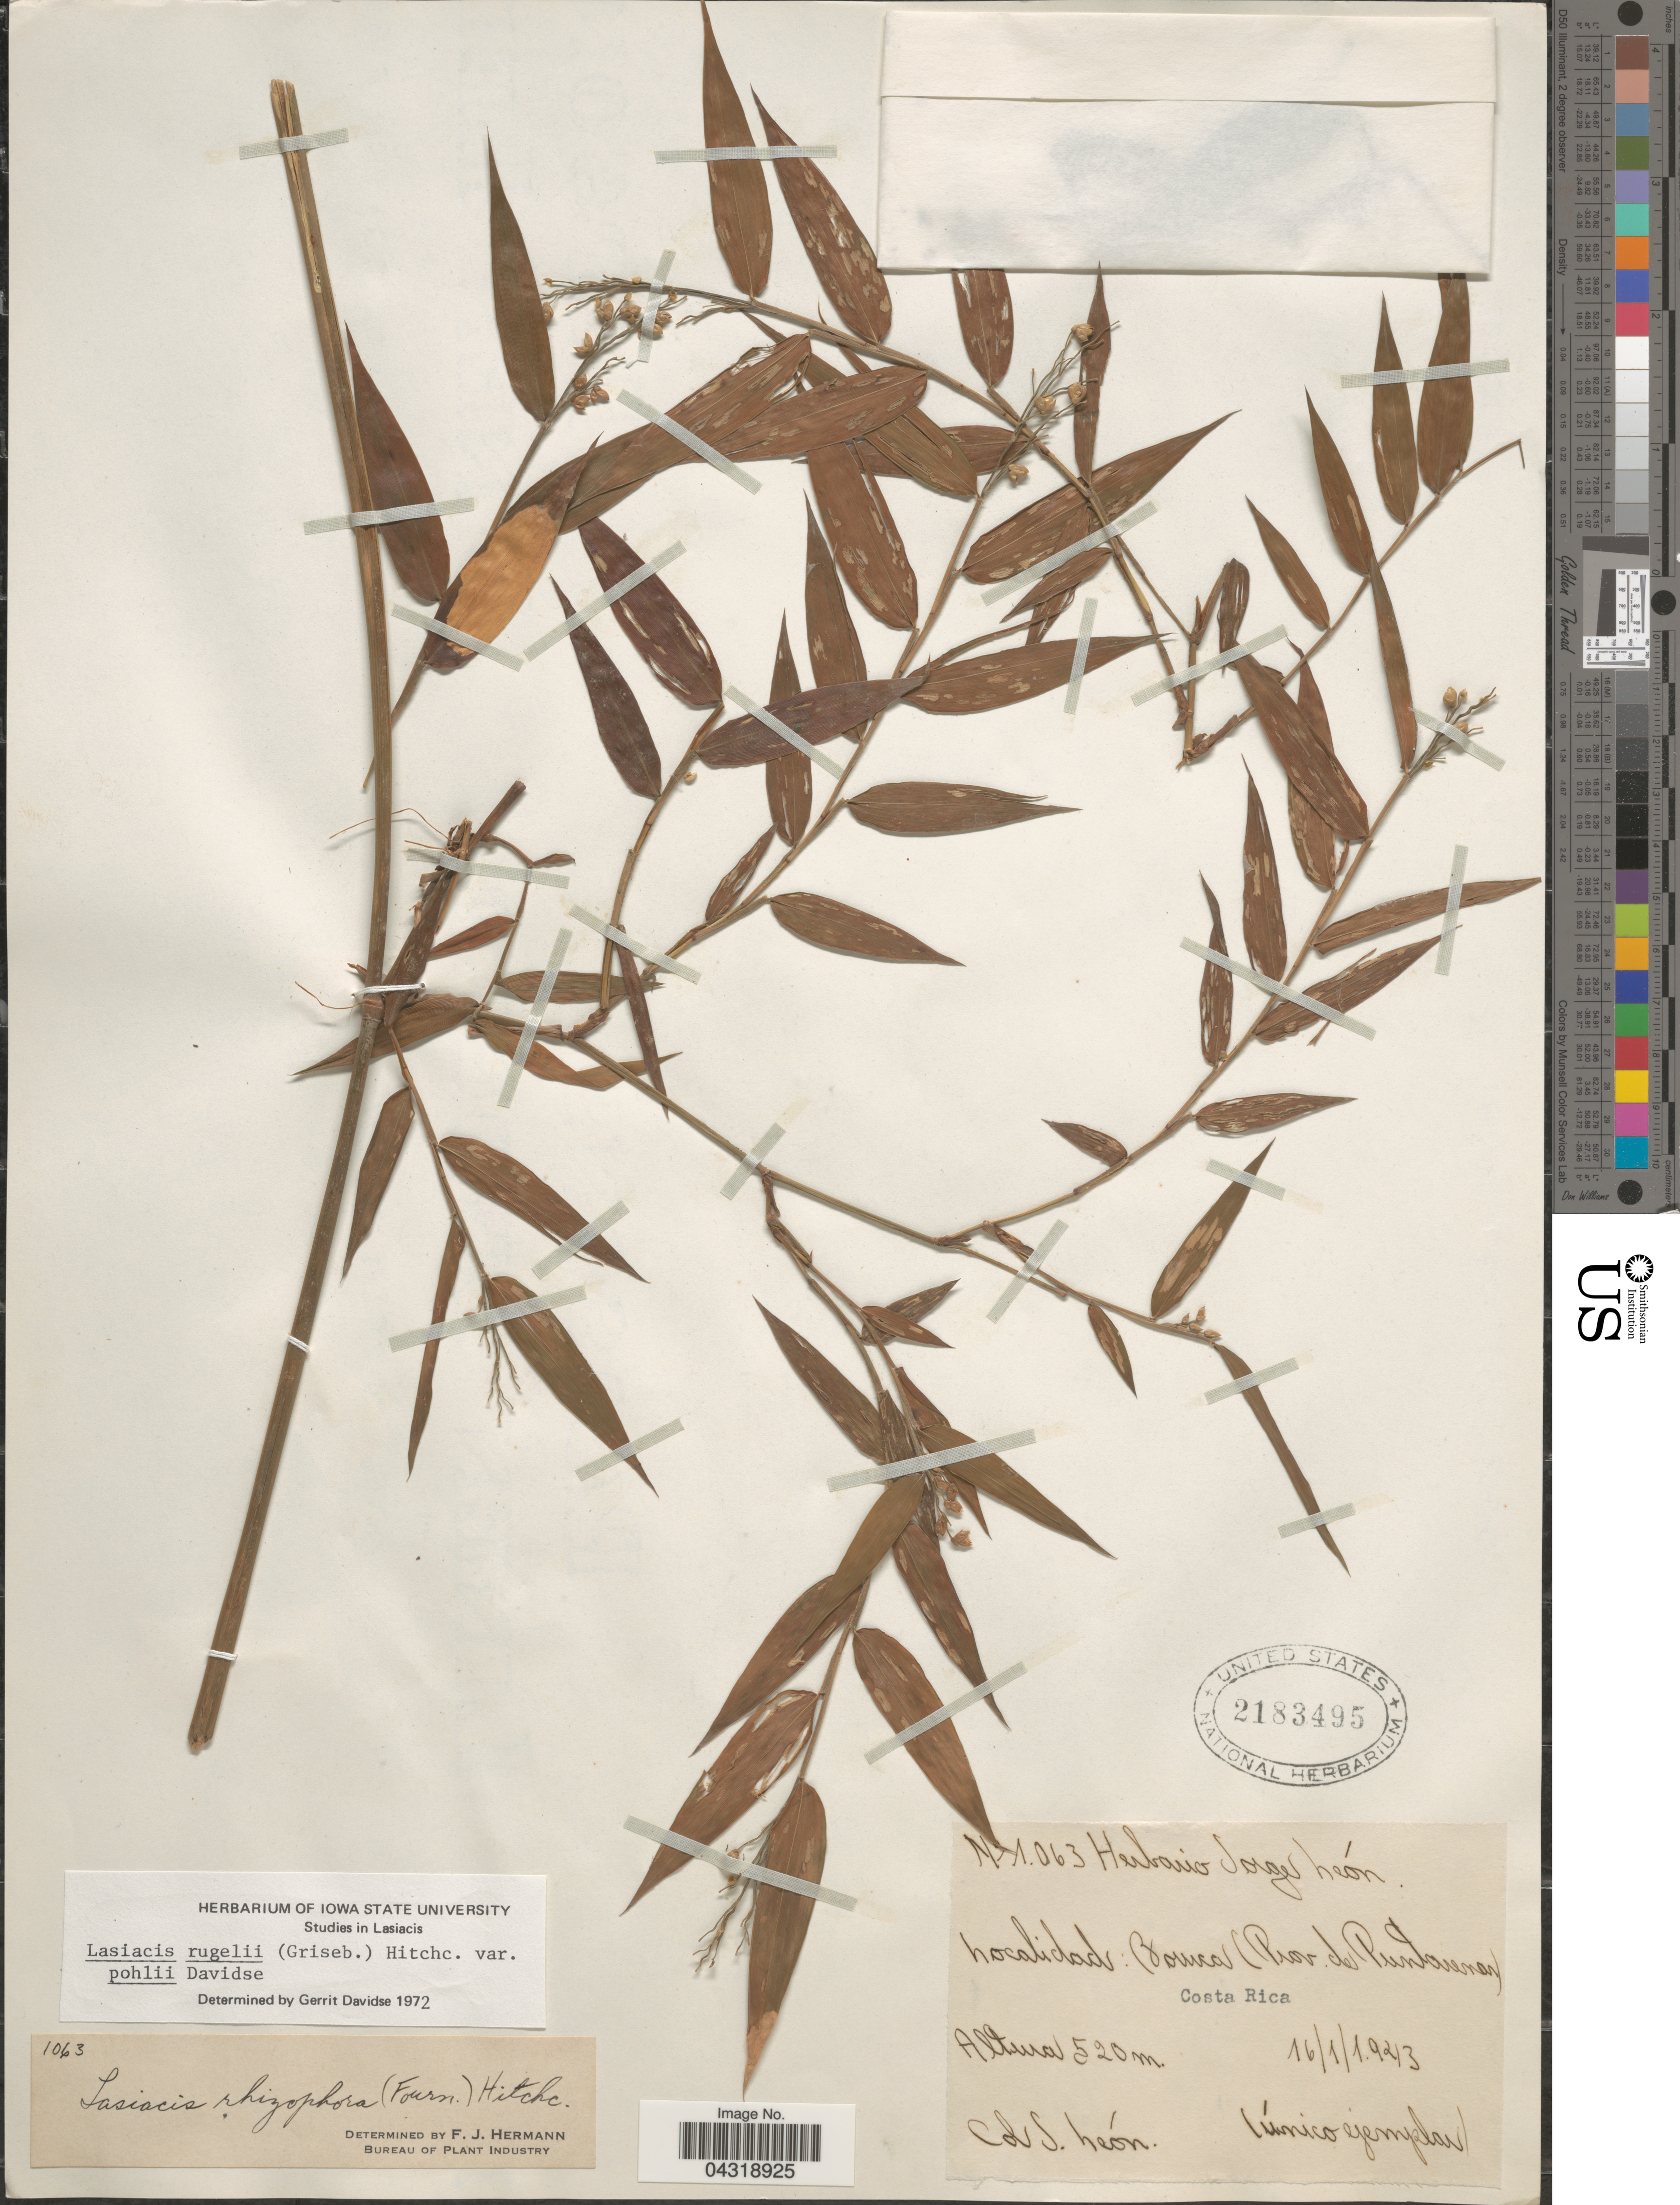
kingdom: Plantae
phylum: Tracheophyta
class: Liliopsida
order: Poales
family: Poaceae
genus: Lasiacis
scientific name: Lasiacis rugelii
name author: (Griseb.) Hitchc.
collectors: S. León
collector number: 1063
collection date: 1943-01-16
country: Costa Rica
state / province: Puntarenas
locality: Boruca.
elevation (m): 520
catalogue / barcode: US 2183495